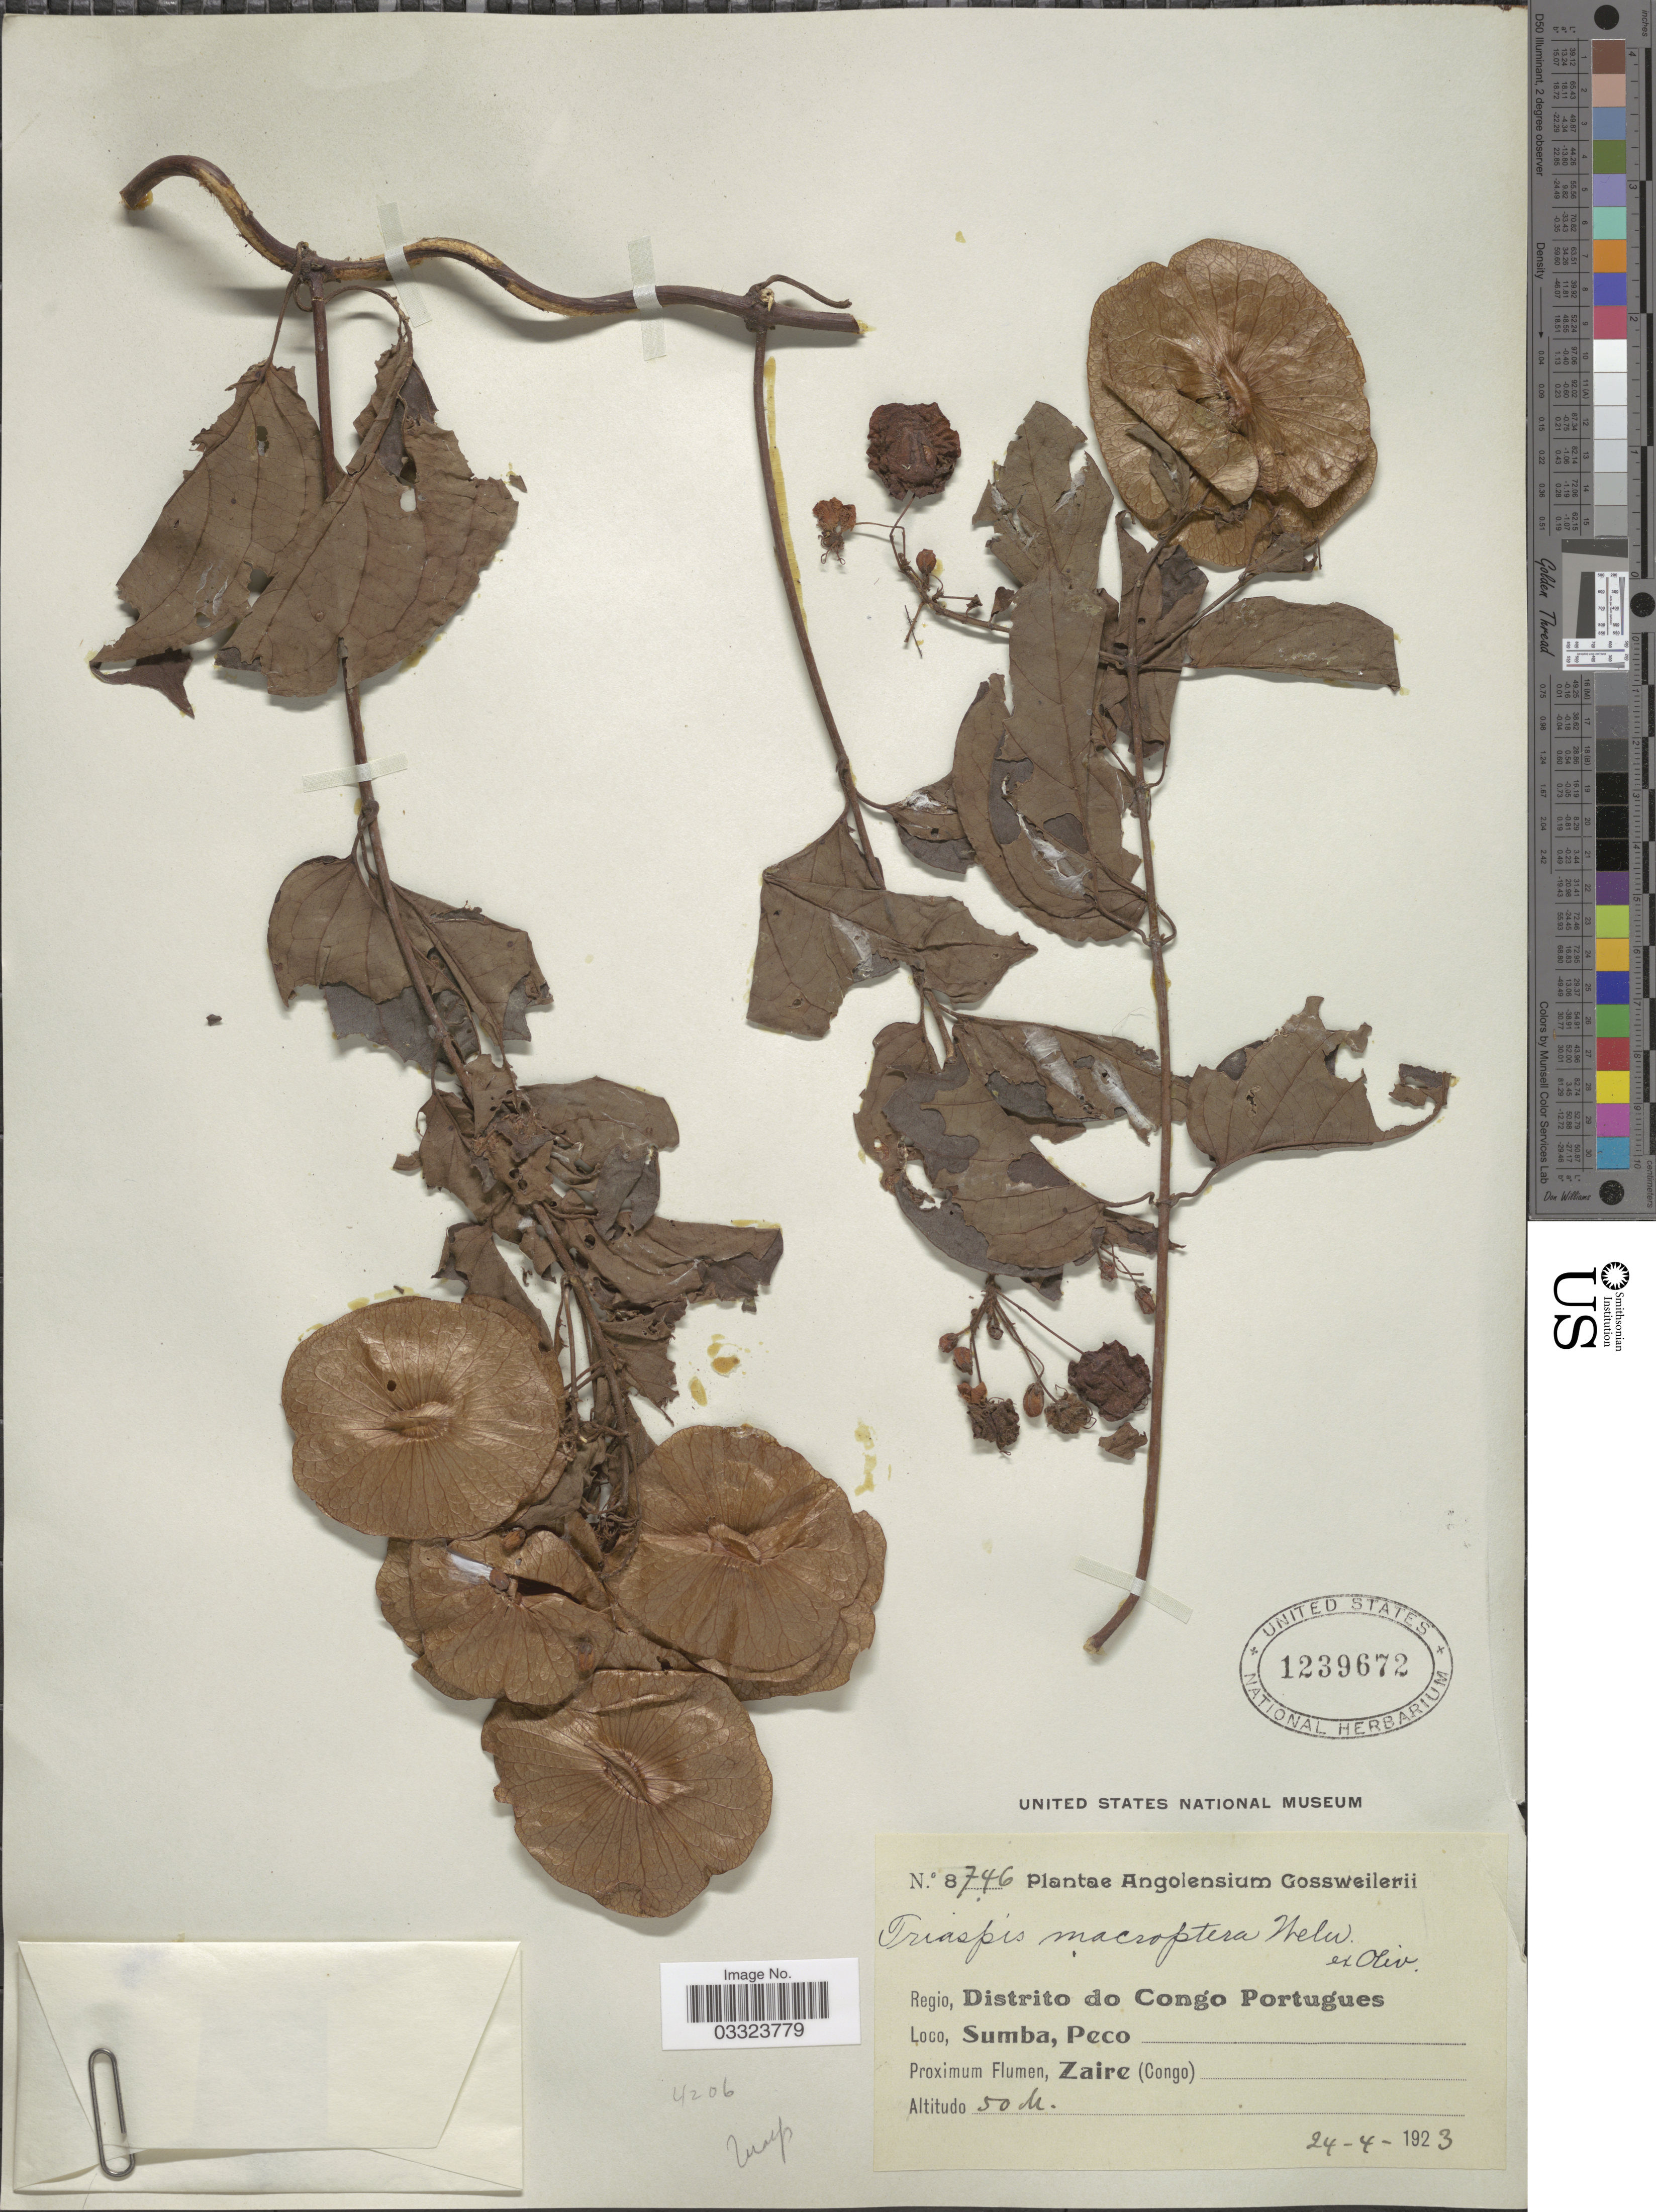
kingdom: Plantae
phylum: Tracheophyta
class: Magnoliopsida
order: Malpighiales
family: Malpighiaceae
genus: Triaspis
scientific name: Triaspis macropteron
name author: Welw. ex Oliv.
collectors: -. Gossweiler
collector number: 8746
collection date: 1923-04-24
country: Angola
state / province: Zaire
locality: Regio, Distrito do Congo Portugues. Sumba, Peco. Zaire (Congo).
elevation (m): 50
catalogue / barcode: US 1239672